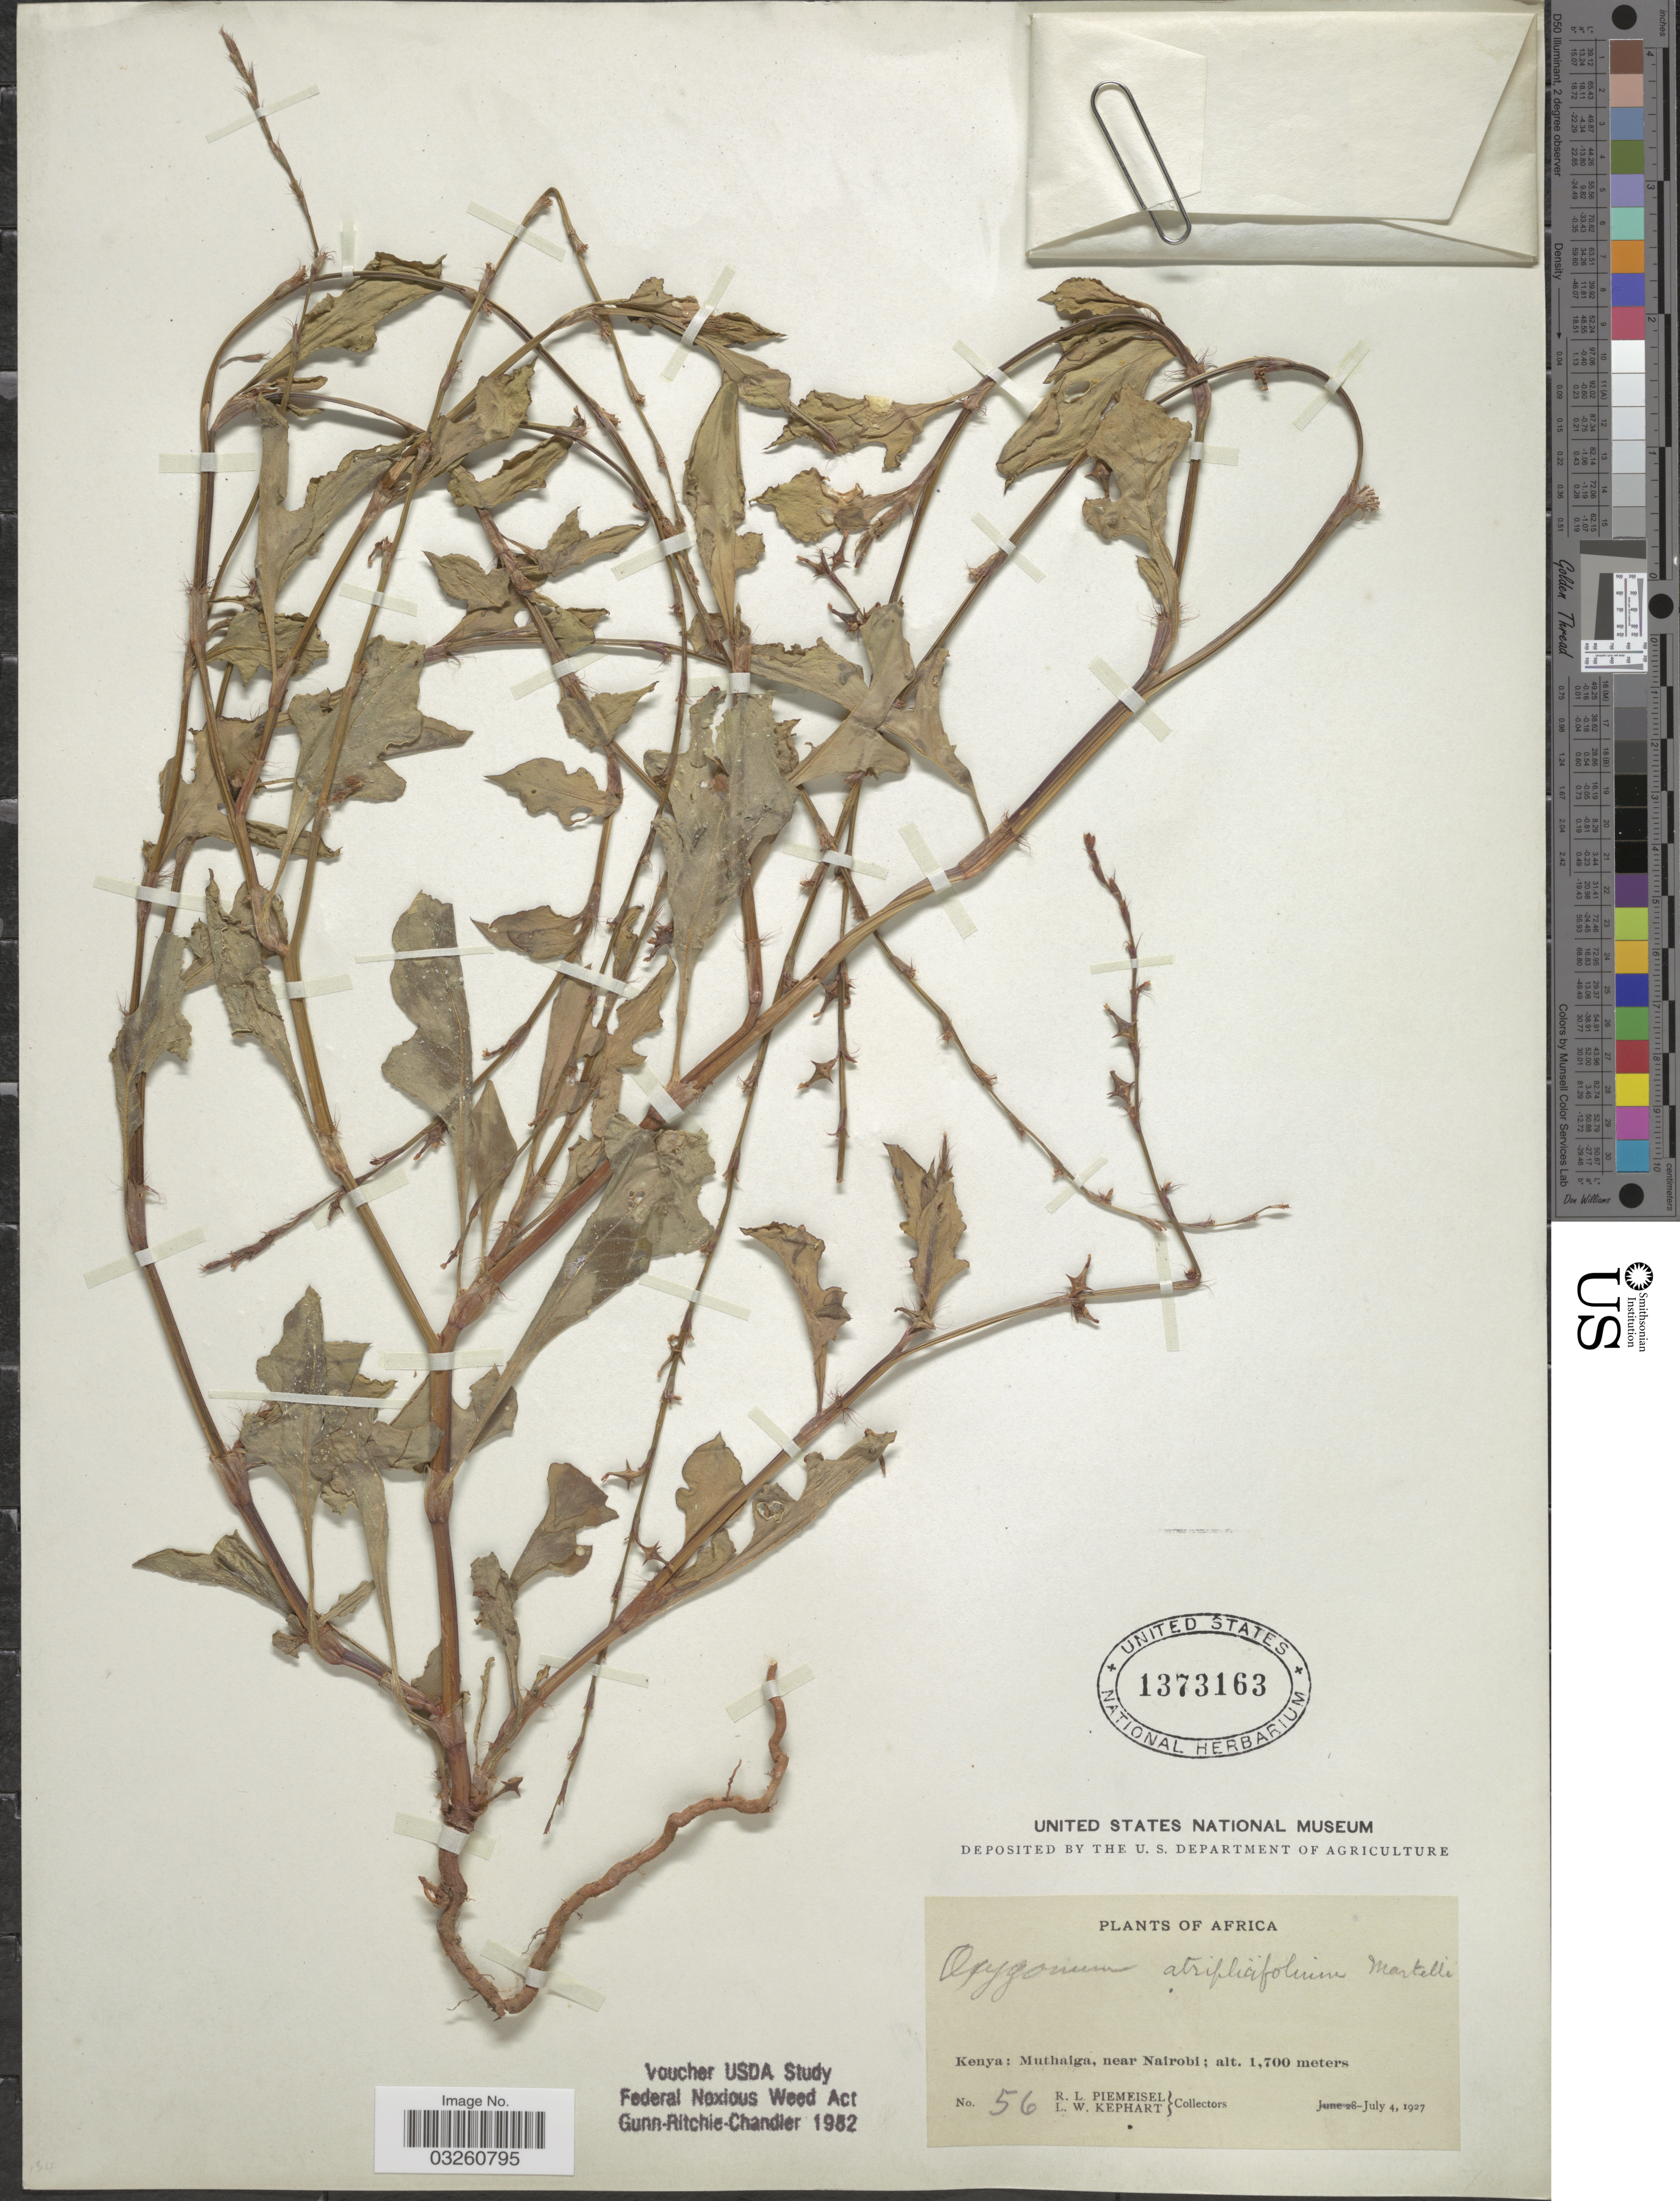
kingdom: Plantae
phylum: Tracheophyta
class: Magnoliopsida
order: Caryophyllales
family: Polygonaceae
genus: Oxygonum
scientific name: Oxygonum atriplicifolium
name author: (Meisn.) Martelli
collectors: R. L. Piemeisel & L. W. Kephart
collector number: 56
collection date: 1927-07-04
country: Kenya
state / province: Nairobi Area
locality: Muthaiga, near Nairobi.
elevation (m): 1700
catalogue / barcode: US 1373163